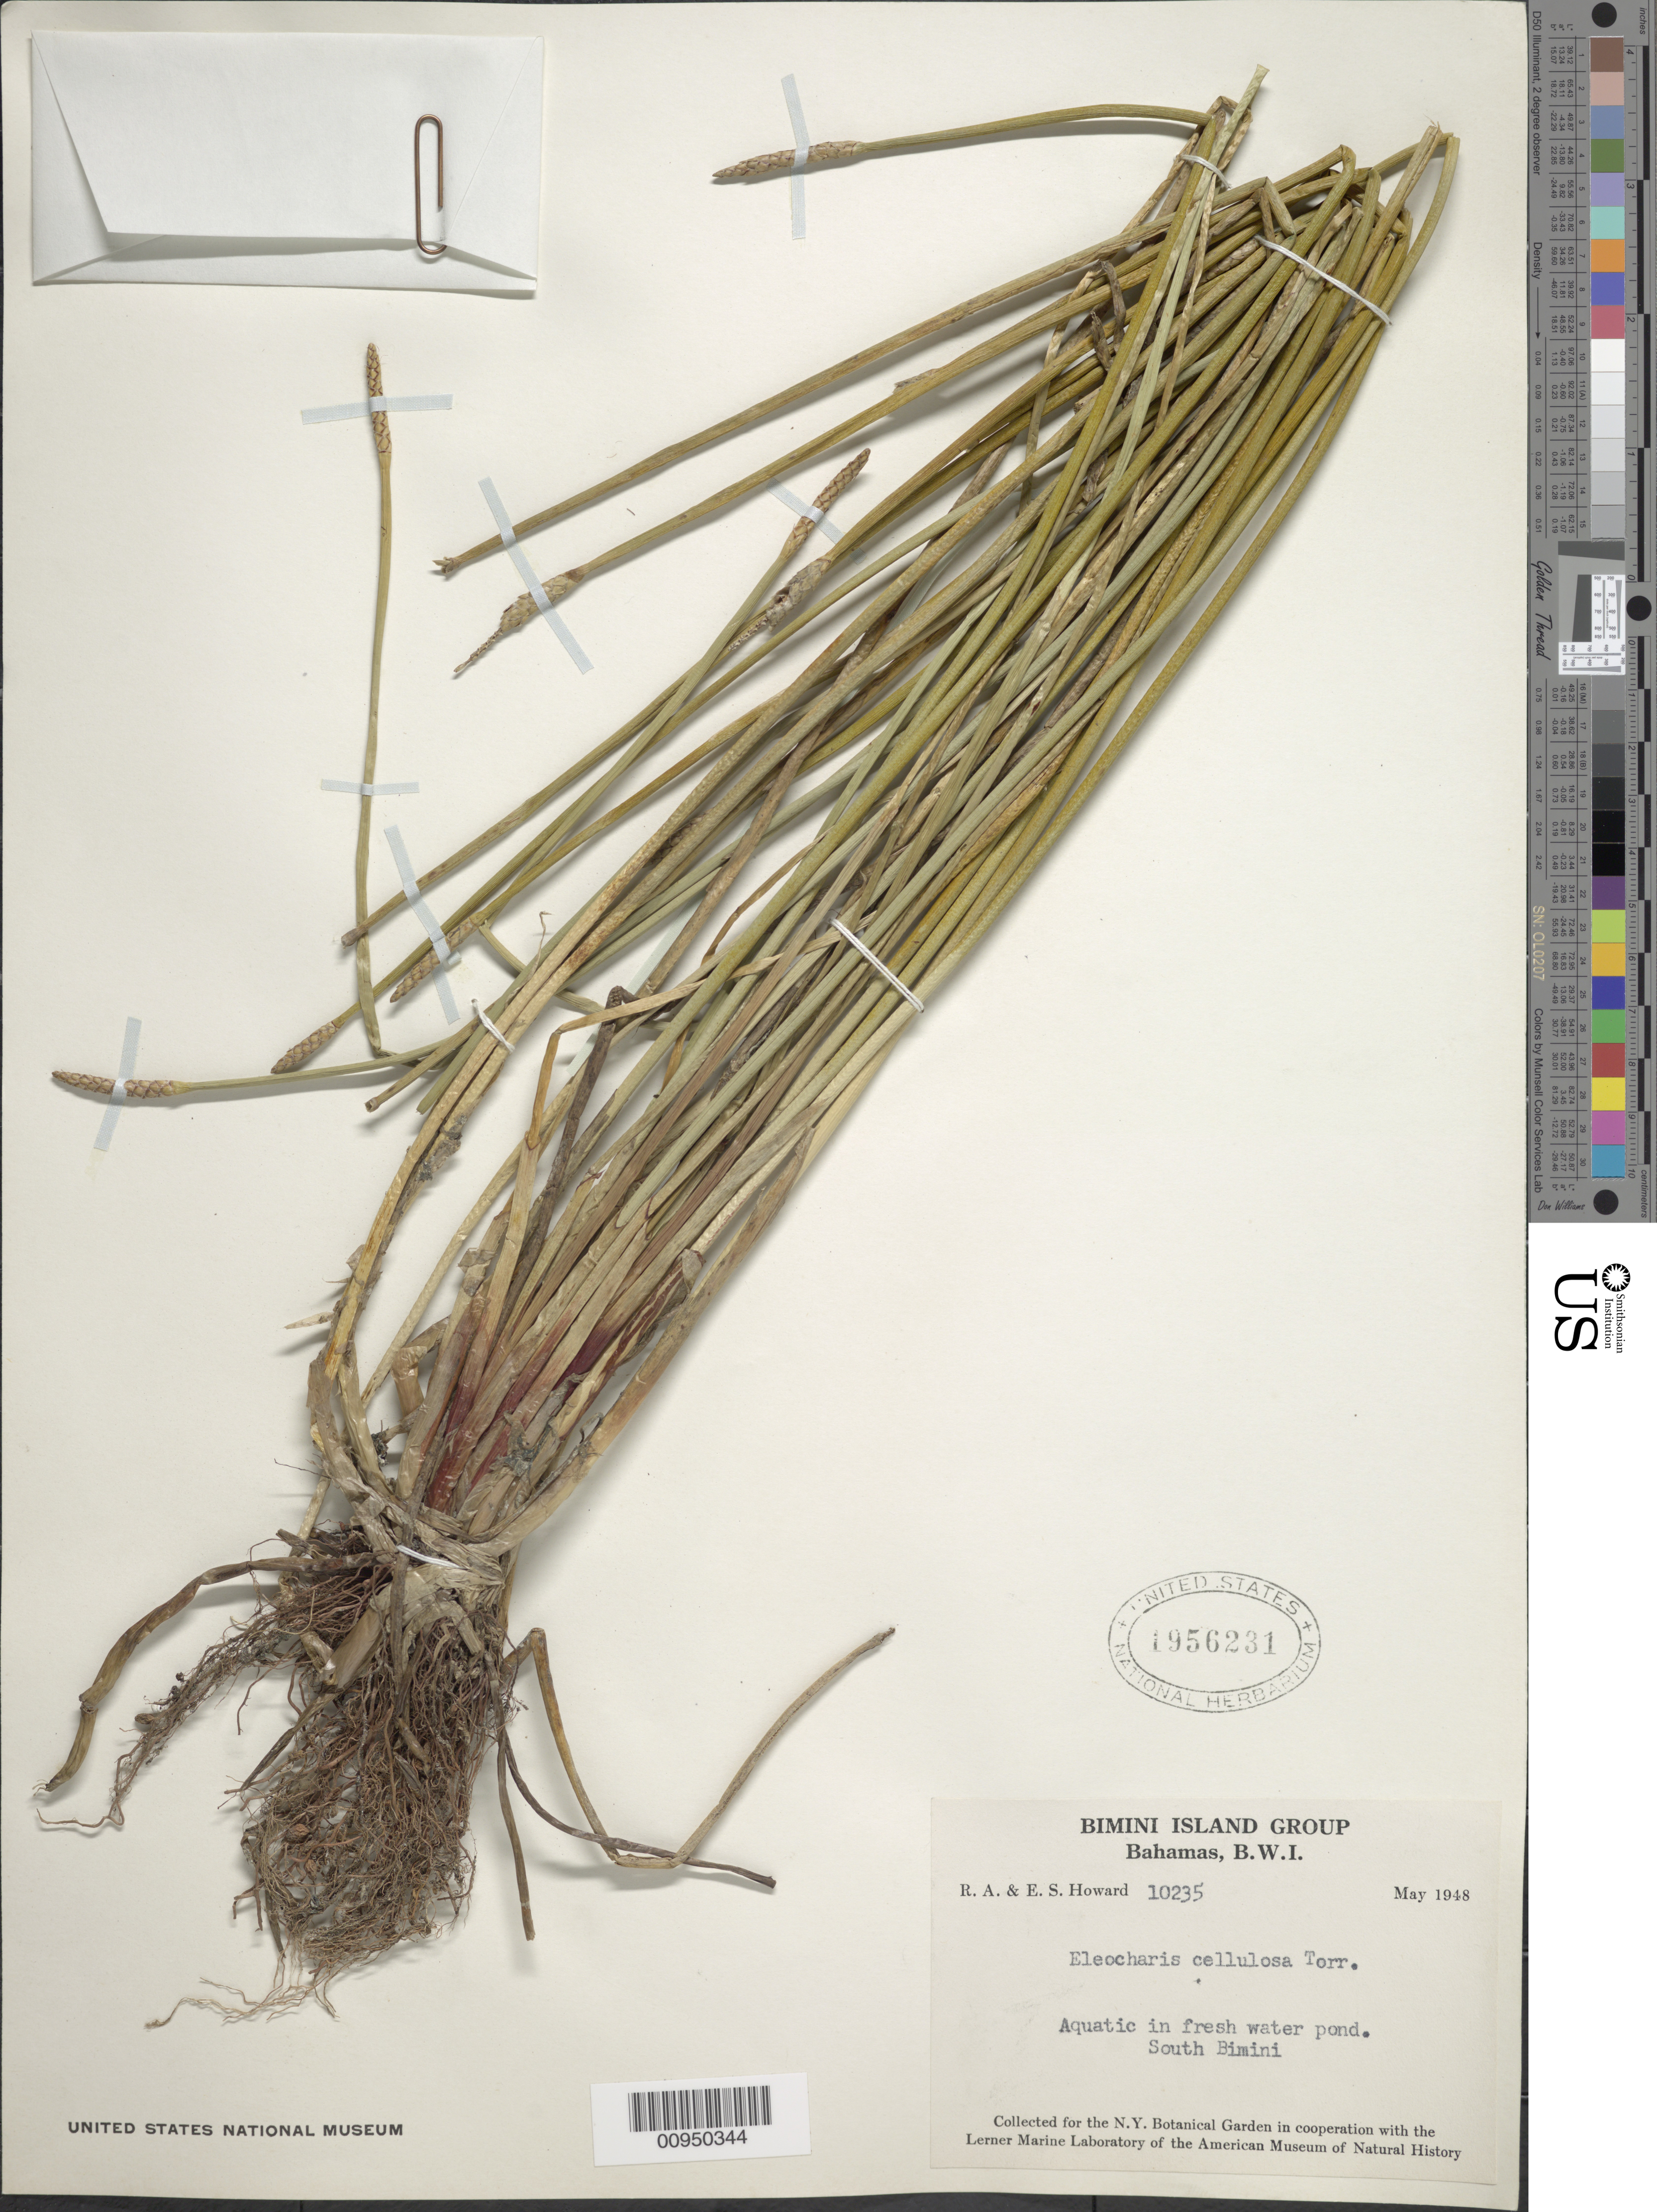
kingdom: Plantae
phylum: Tracheophyta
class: Liliopsida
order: Poales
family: Cyperaceae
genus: Eleocharis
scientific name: Eleocharis cellulosa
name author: Torr.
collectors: R. A. Howard & E. S. Howard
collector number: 10235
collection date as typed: May 1948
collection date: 1948-05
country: Bahamas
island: South Bimini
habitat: In fresh water pond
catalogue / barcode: US 1956231